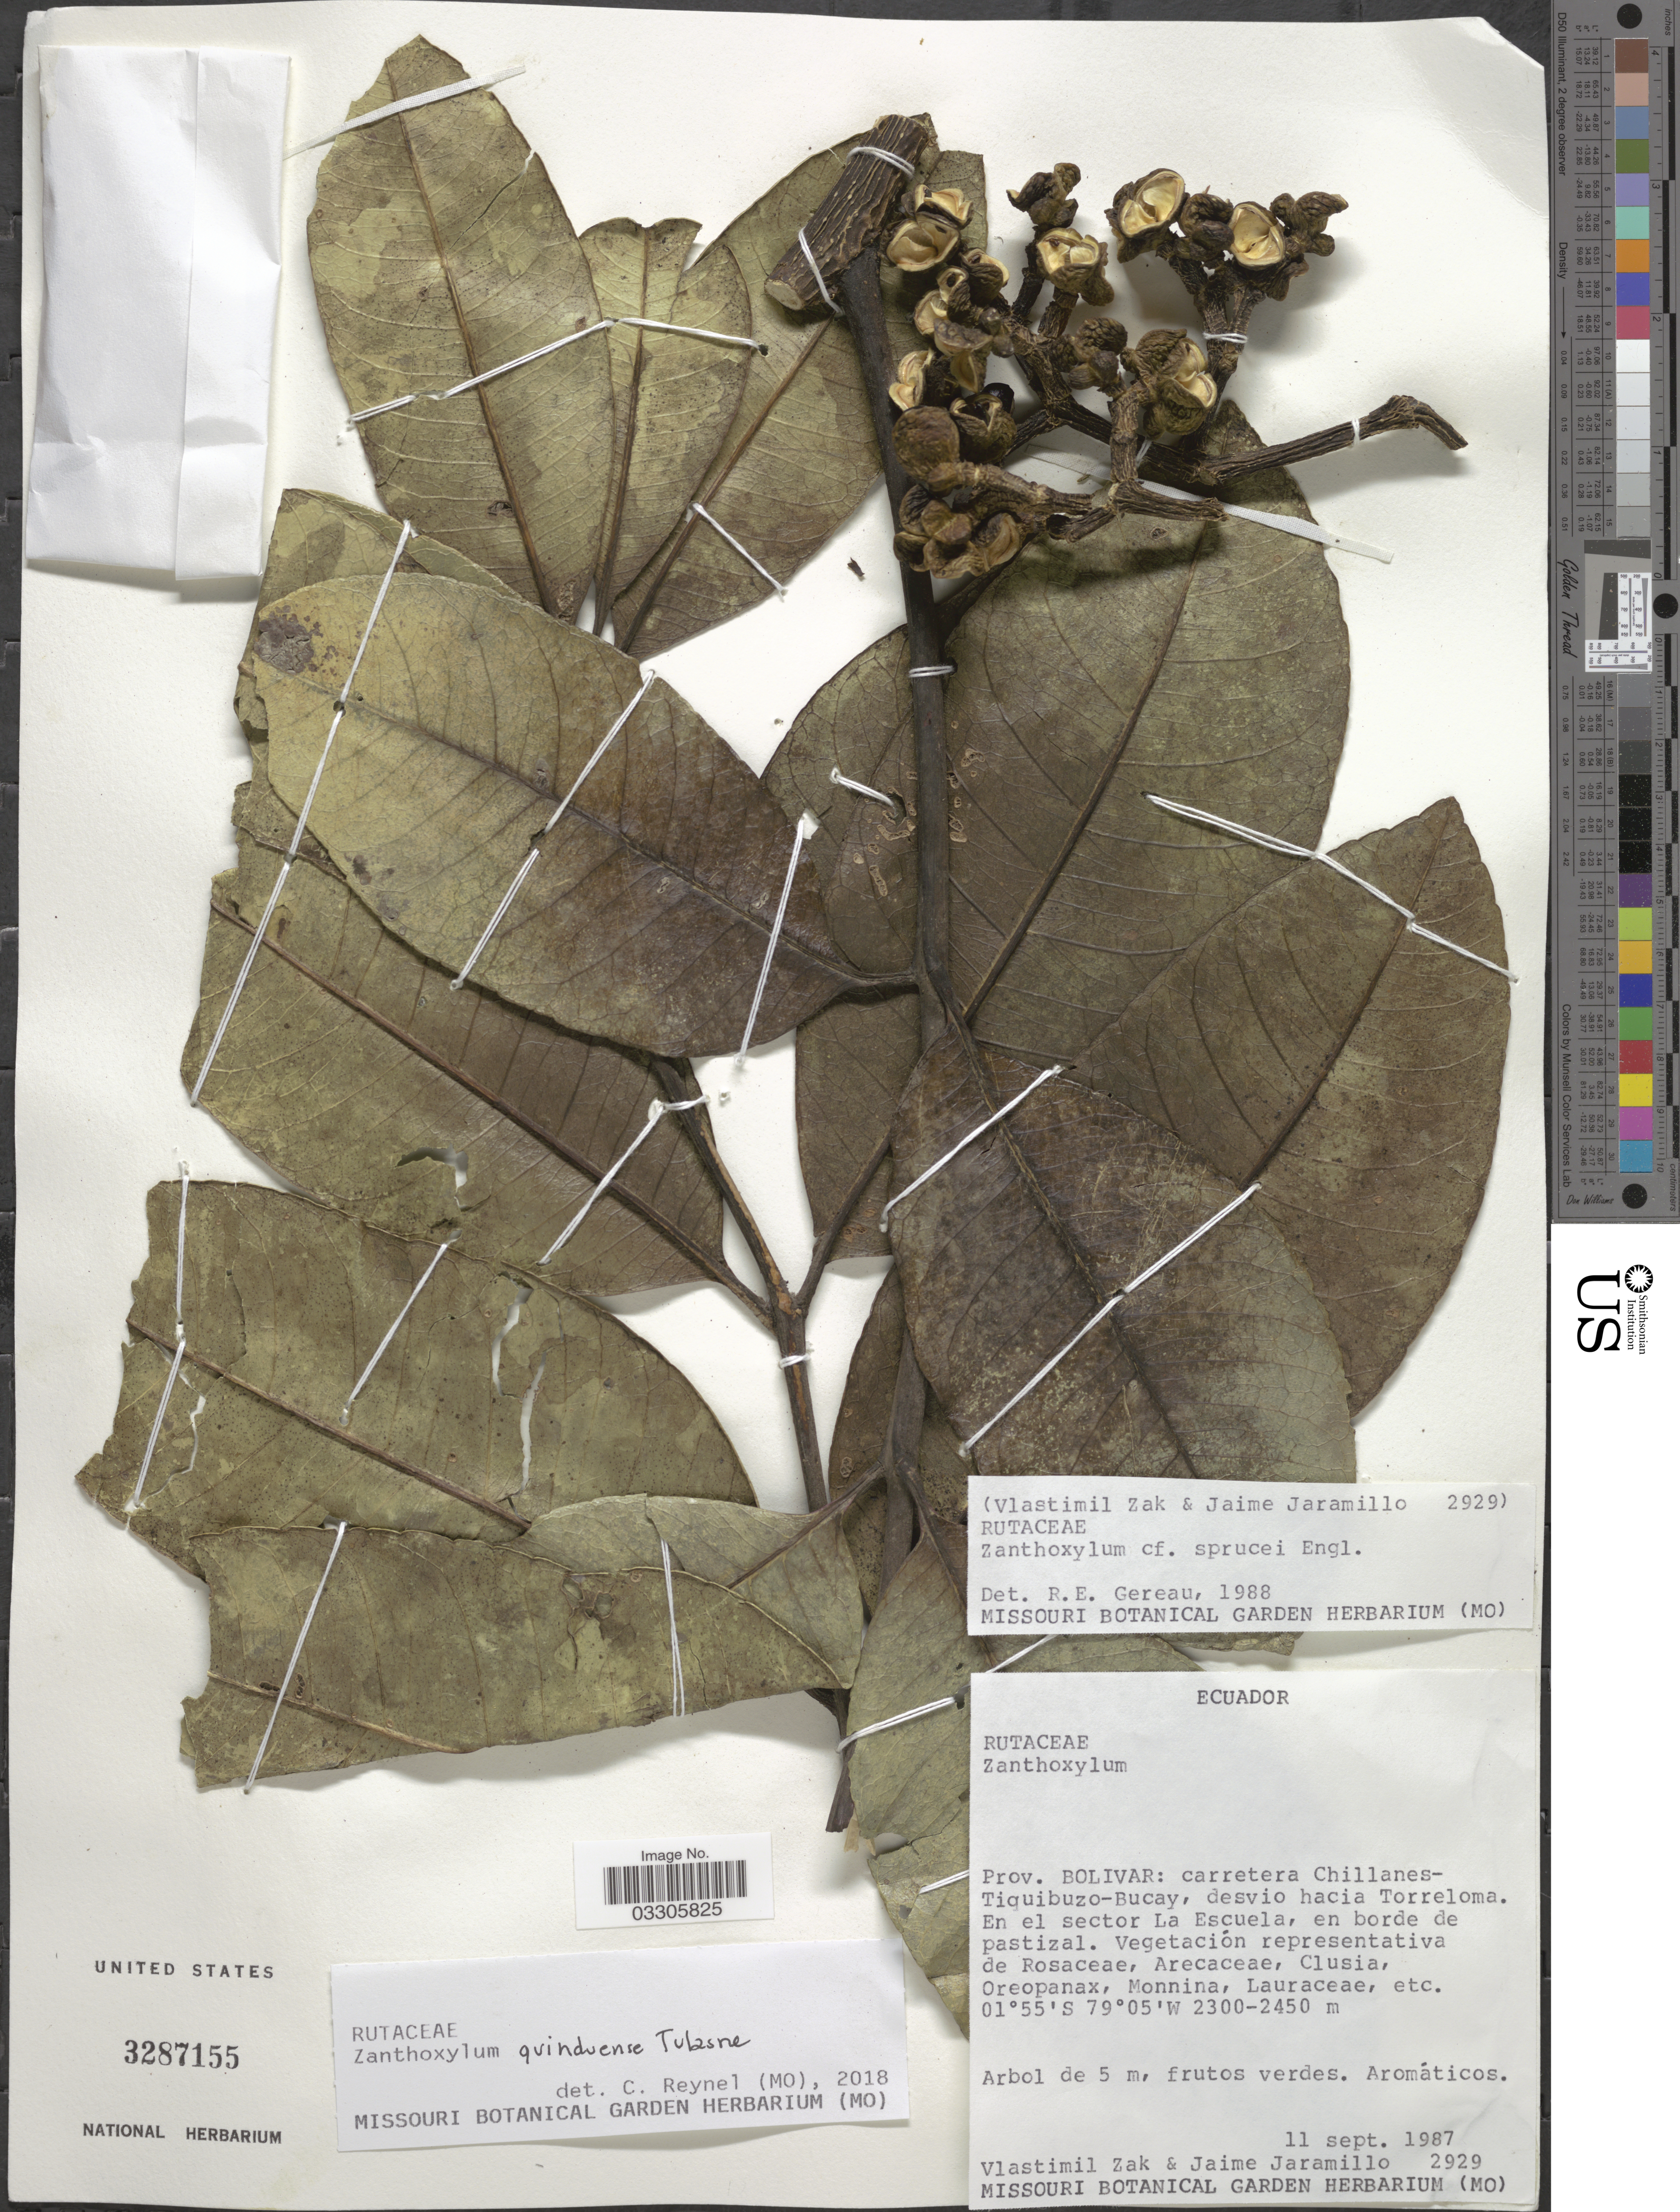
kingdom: Plantae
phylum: Tracheophyta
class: Magnoliopsida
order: Sapindales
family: Rutaceae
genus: Zanthoxylum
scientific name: Zanthoxylum quinduense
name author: Tul.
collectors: V. Zak & J. Jaramillo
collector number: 2929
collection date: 1987-09-11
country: Ecuador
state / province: Bolívar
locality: Carretera Chillanes-Tiquibuzo-Bucay, desvio hacia Torreloma. En el sector La Escuela.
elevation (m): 2330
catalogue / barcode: US 3287155